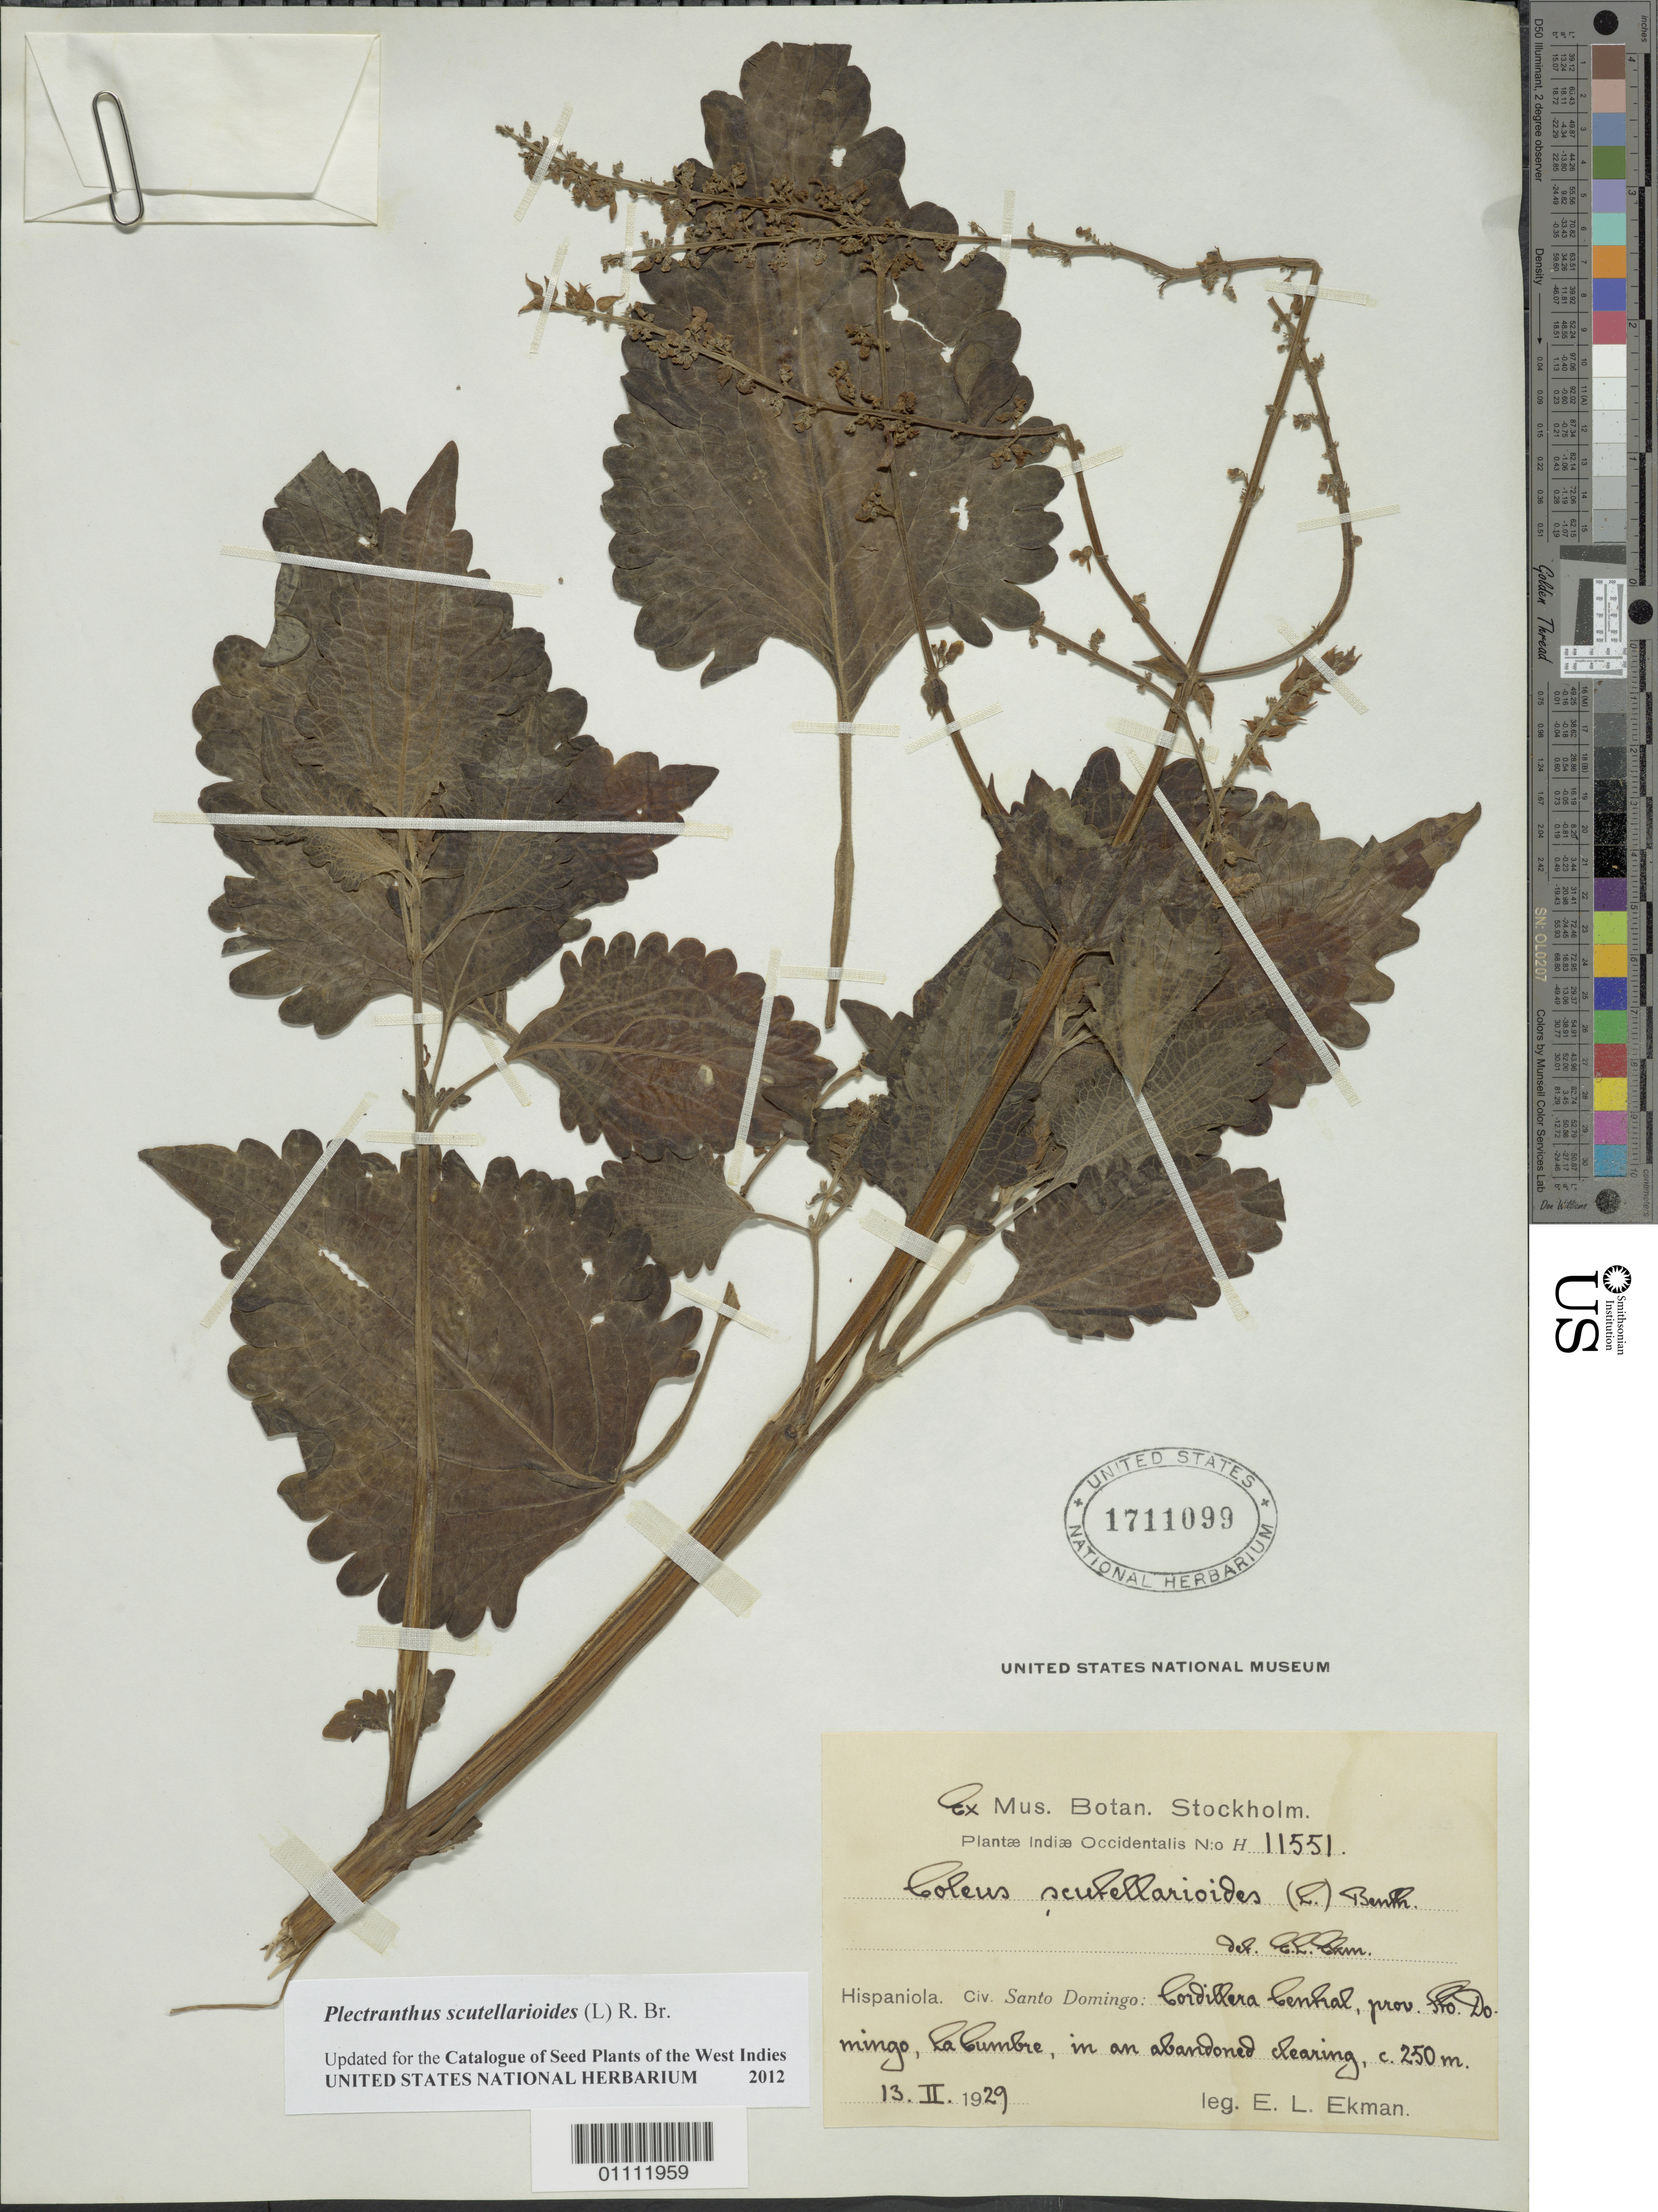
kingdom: Plantae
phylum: Tracheophyta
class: Magnoliopsida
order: Lamiales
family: Lamiaceae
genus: Plectranthus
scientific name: Plectranthus scutellarioides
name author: (L.) R. Br.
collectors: E. L. Ekman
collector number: H 11551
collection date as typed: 13 Feb 1929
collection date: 1929-02-13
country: Dominican Republic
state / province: Santo Domingo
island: Hispaniola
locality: La Cumbre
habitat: In an abandoned clearing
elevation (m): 250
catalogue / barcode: US 1711099